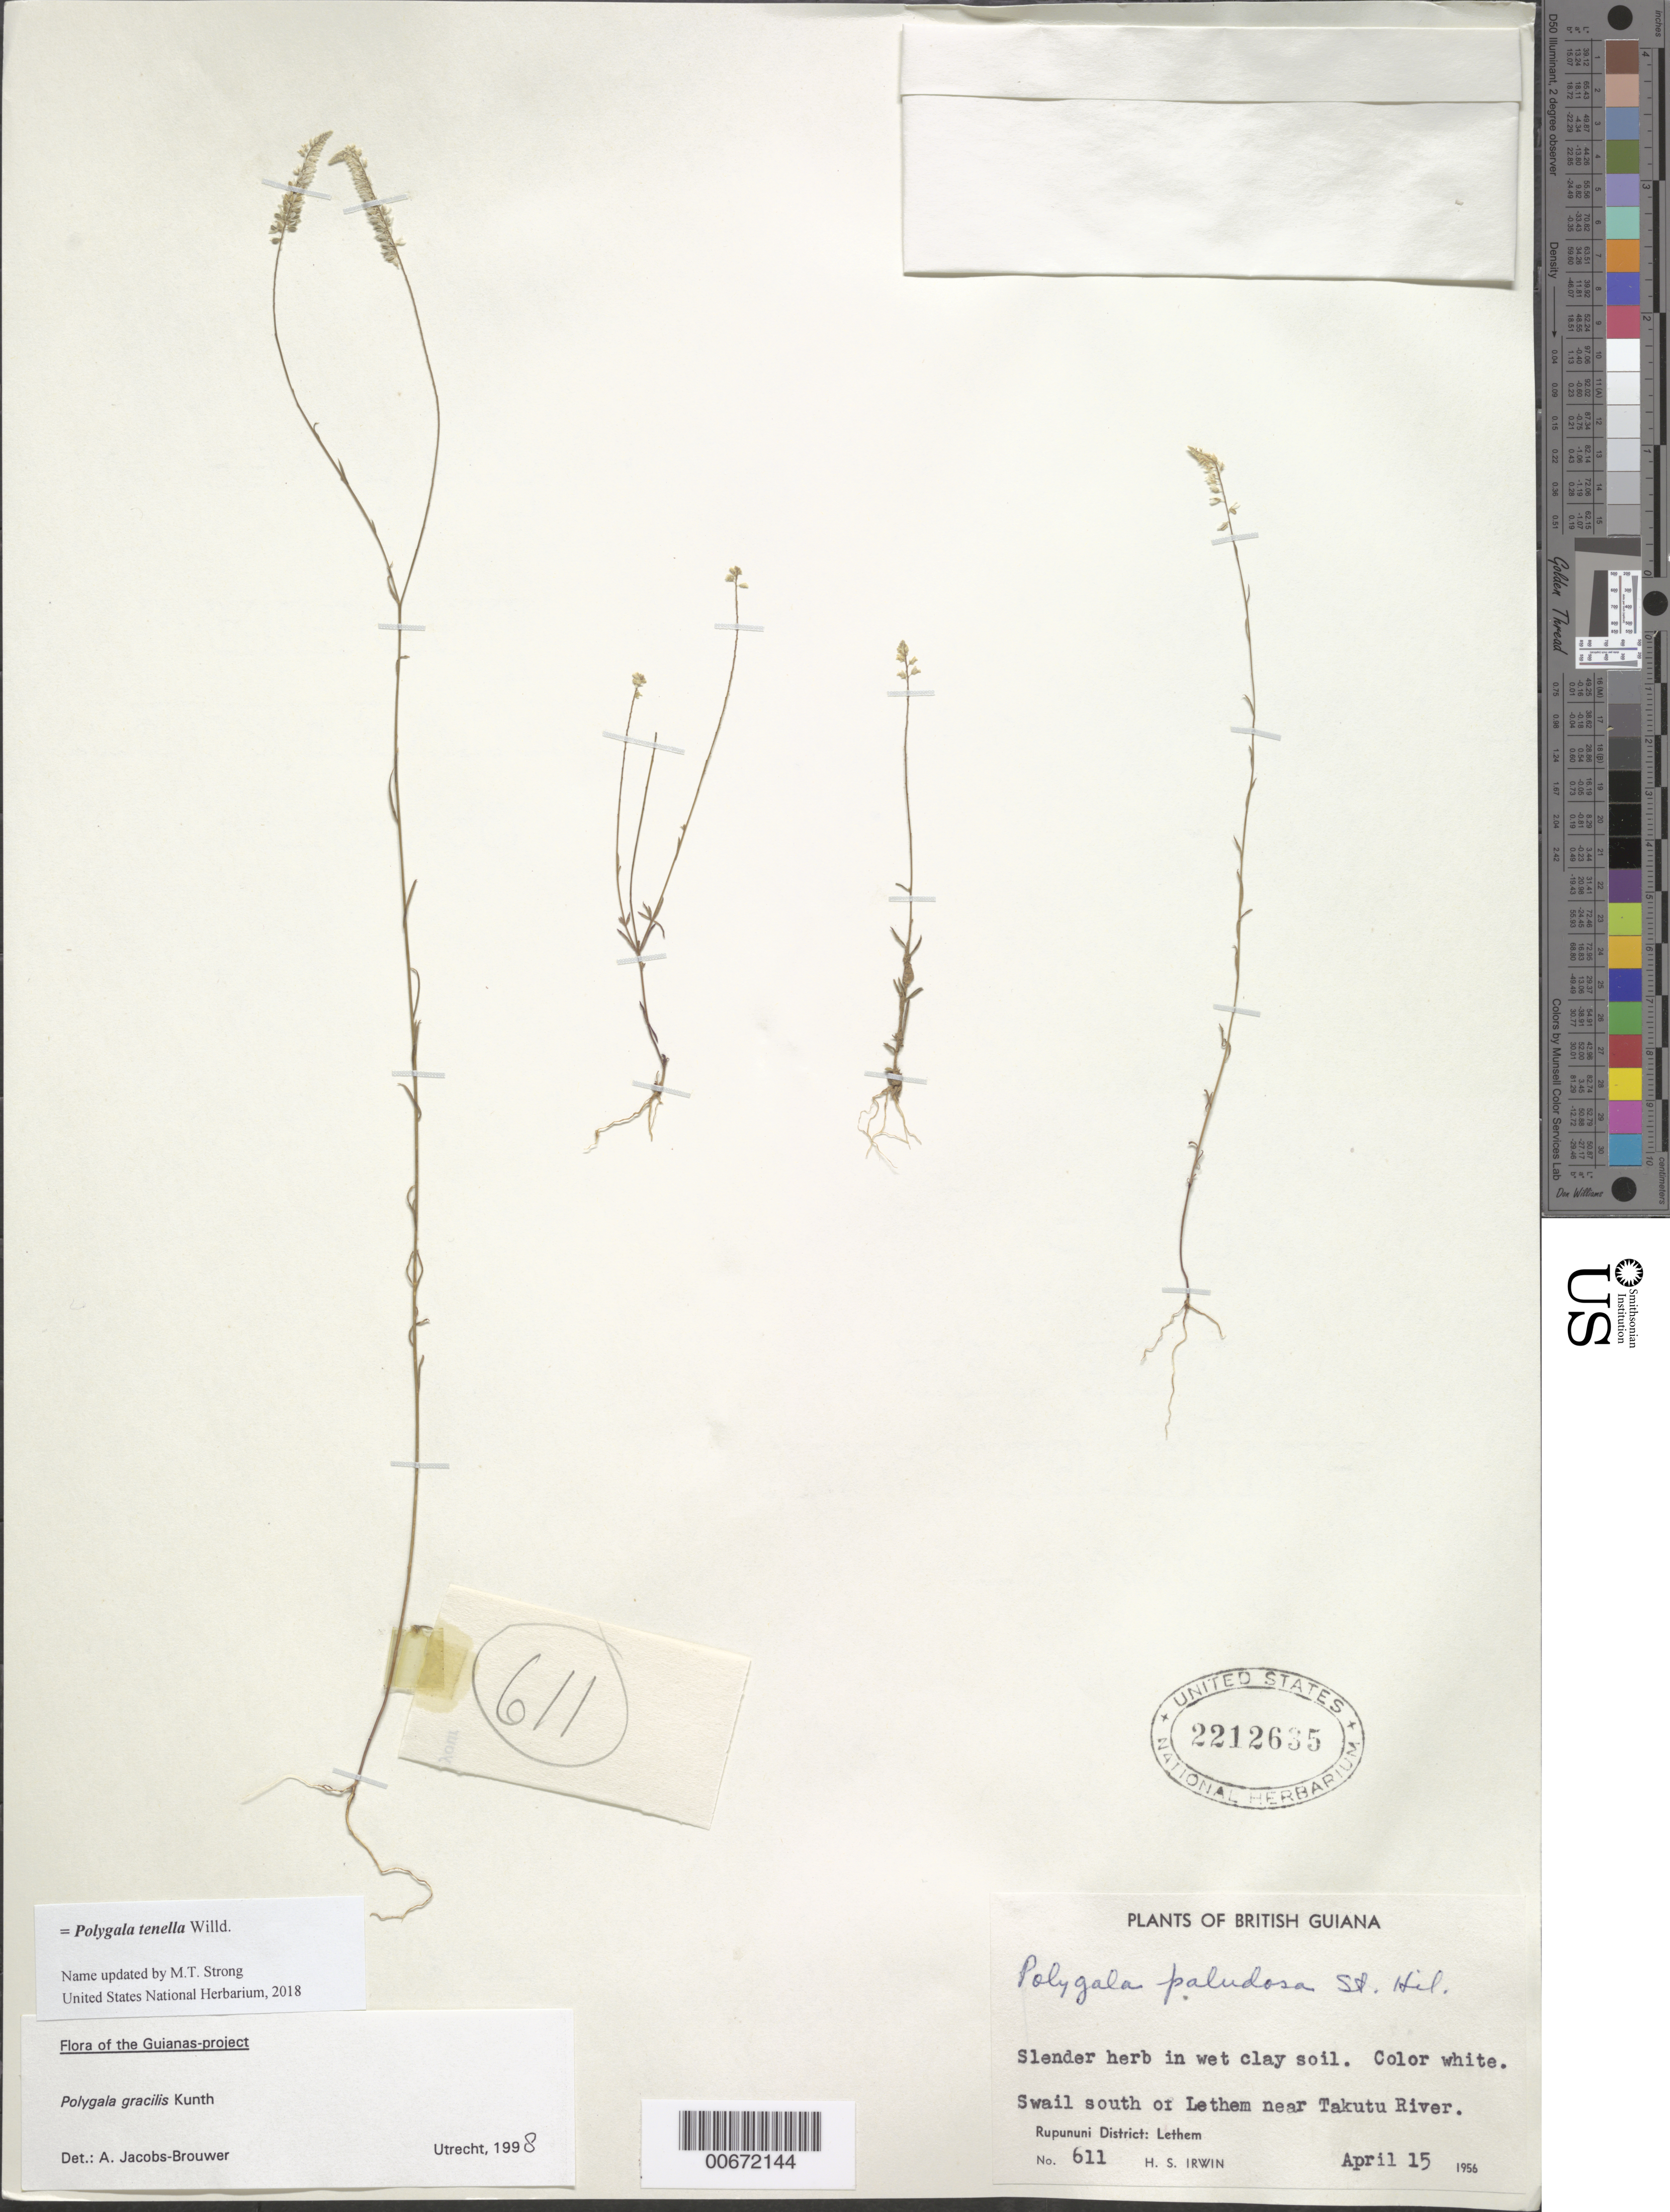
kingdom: Plantae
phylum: Tracheophyta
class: Magnoliopsida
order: Fabales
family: Polygalaceae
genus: Polygala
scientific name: Polygala tenella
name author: Willd.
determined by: Bernardi, L.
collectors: H. Irwin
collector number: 611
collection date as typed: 15-Apr-56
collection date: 1956-04-15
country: Guyana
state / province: U. Takutu-U. Essequibo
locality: Rupununi Dist., S of Lethem, near Takutu River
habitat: Swale, wet clay soil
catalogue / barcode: US 2212635